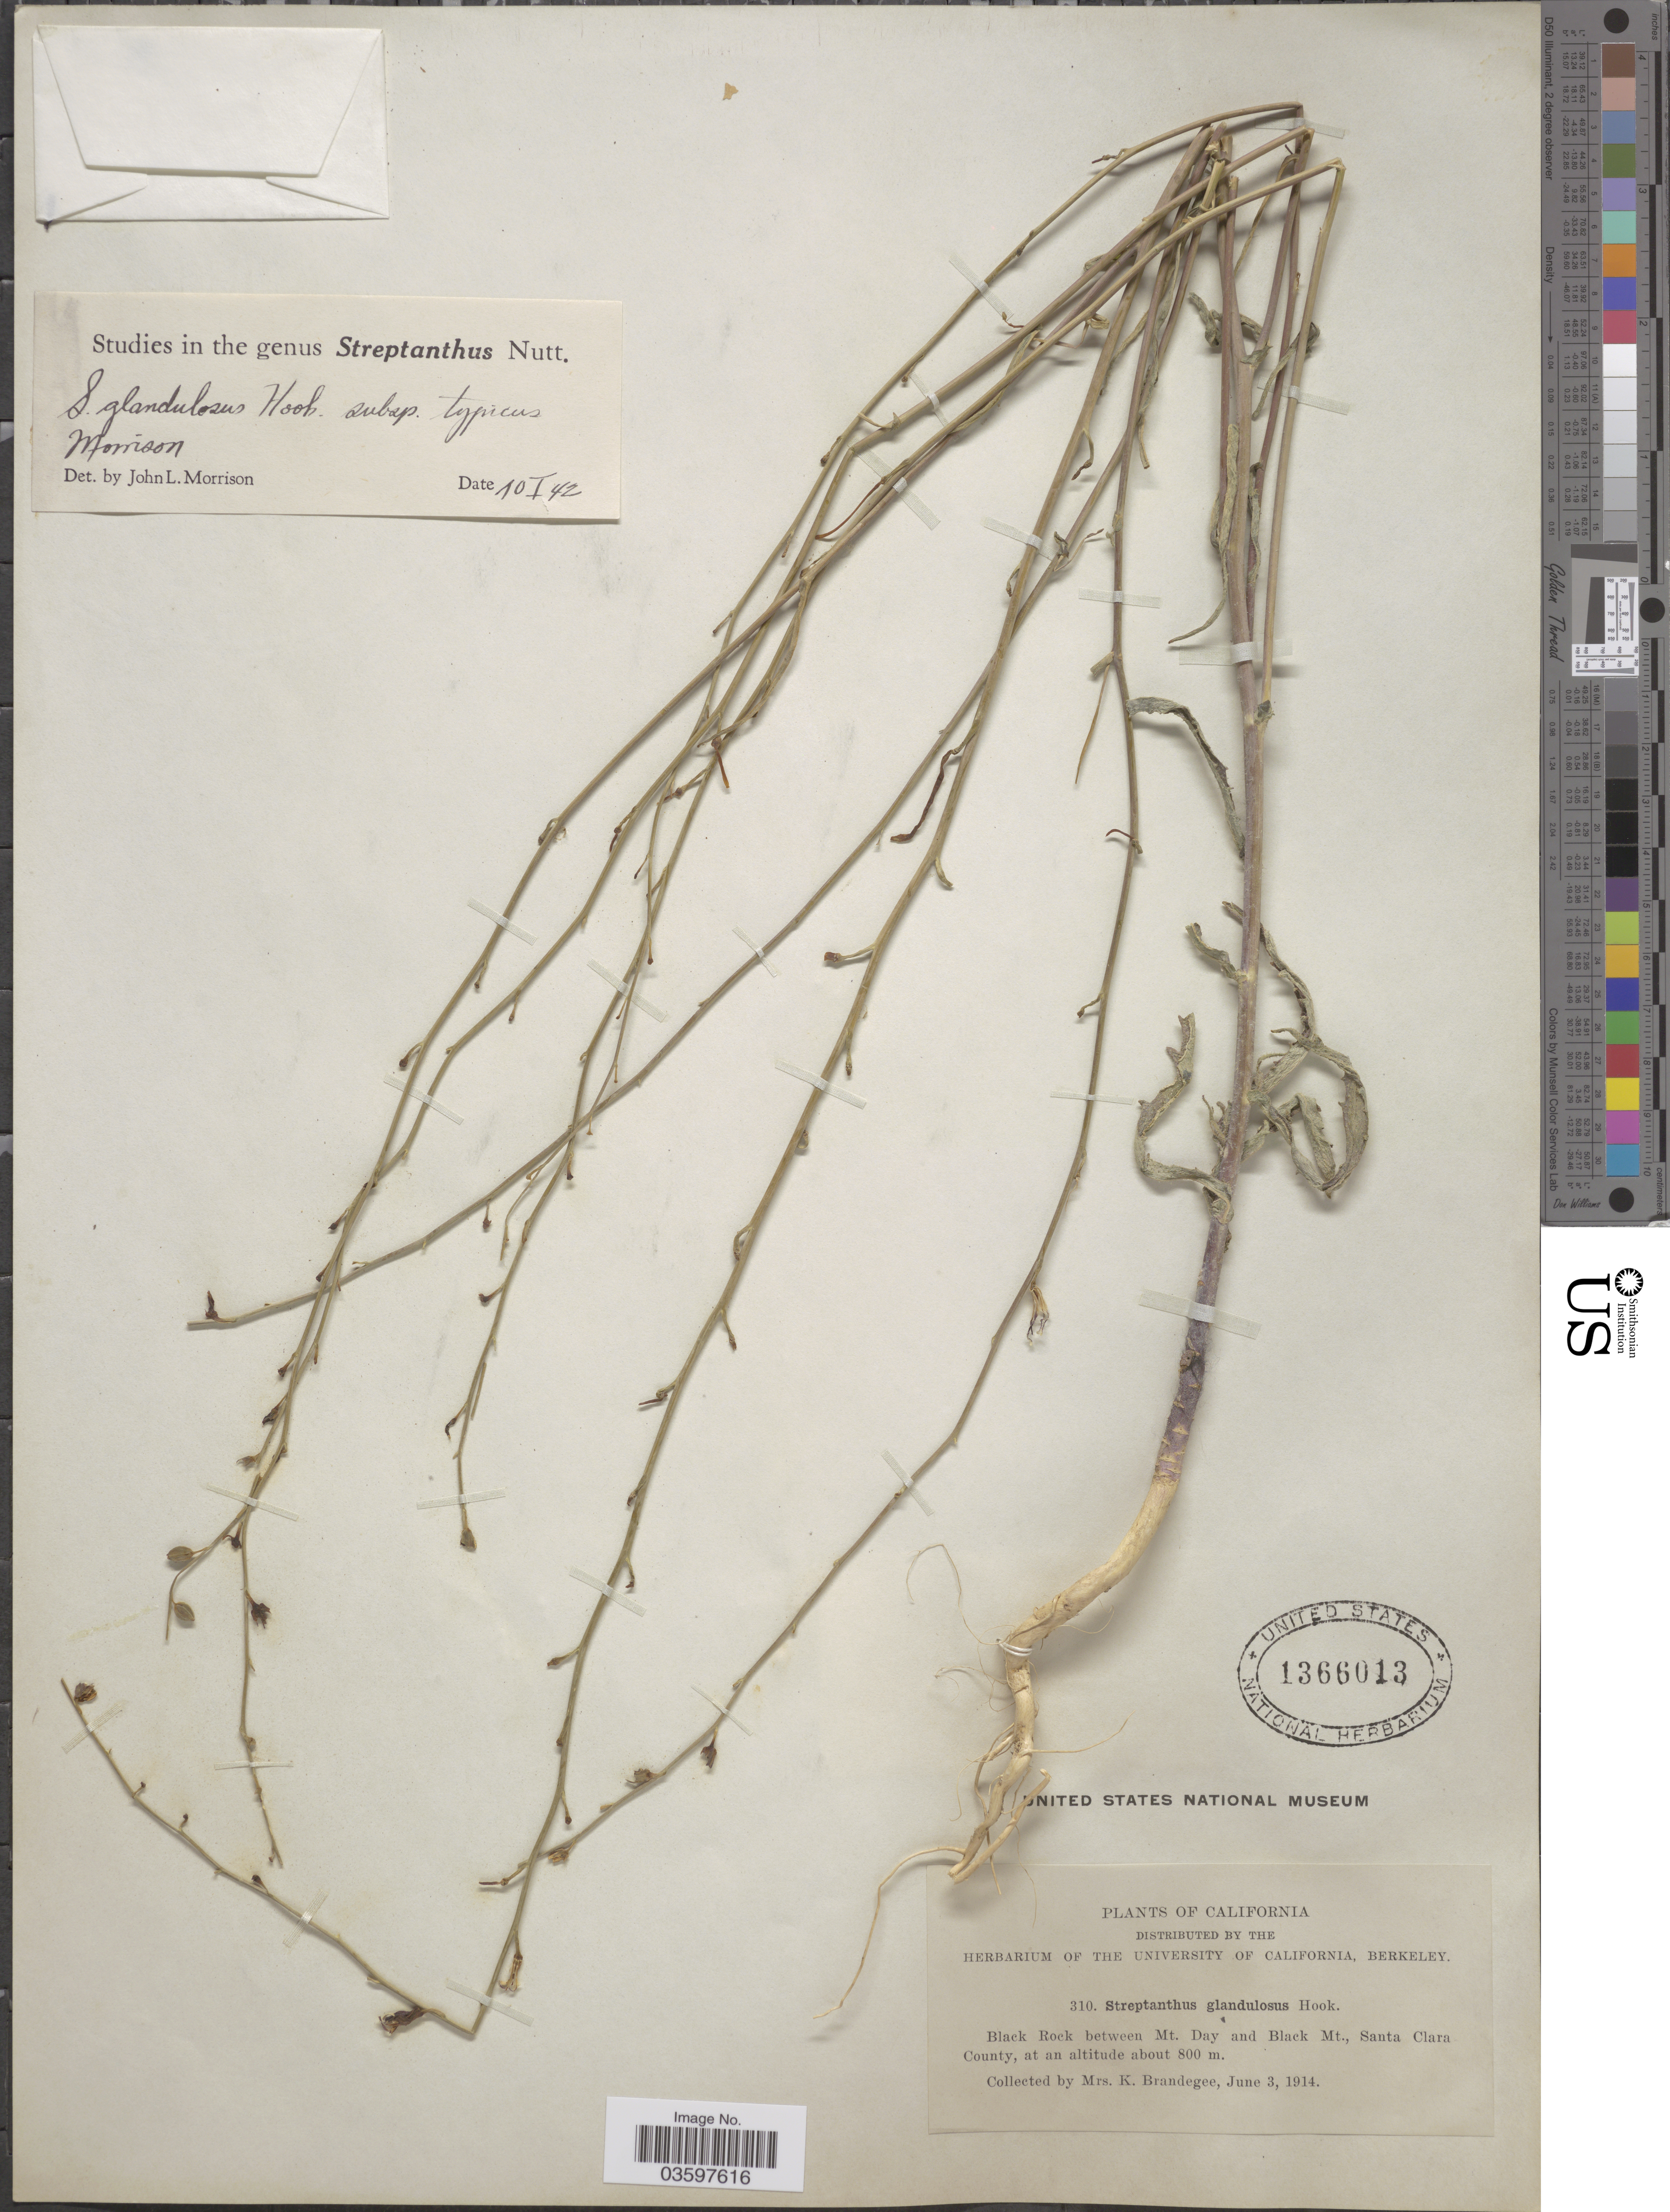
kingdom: Plantae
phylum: Tracheophyta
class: Magnoliopsida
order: Brassicales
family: Brassicaceae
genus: Streptanthus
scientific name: Streptanthus glandulosus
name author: Hook.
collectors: K. Brandegee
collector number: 310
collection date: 1914-06-03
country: United States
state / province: California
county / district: Santa Clara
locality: Black Rock between Mt. Day and Black Mt., Santa Clara County.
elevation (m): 800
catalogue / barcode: US 1366013